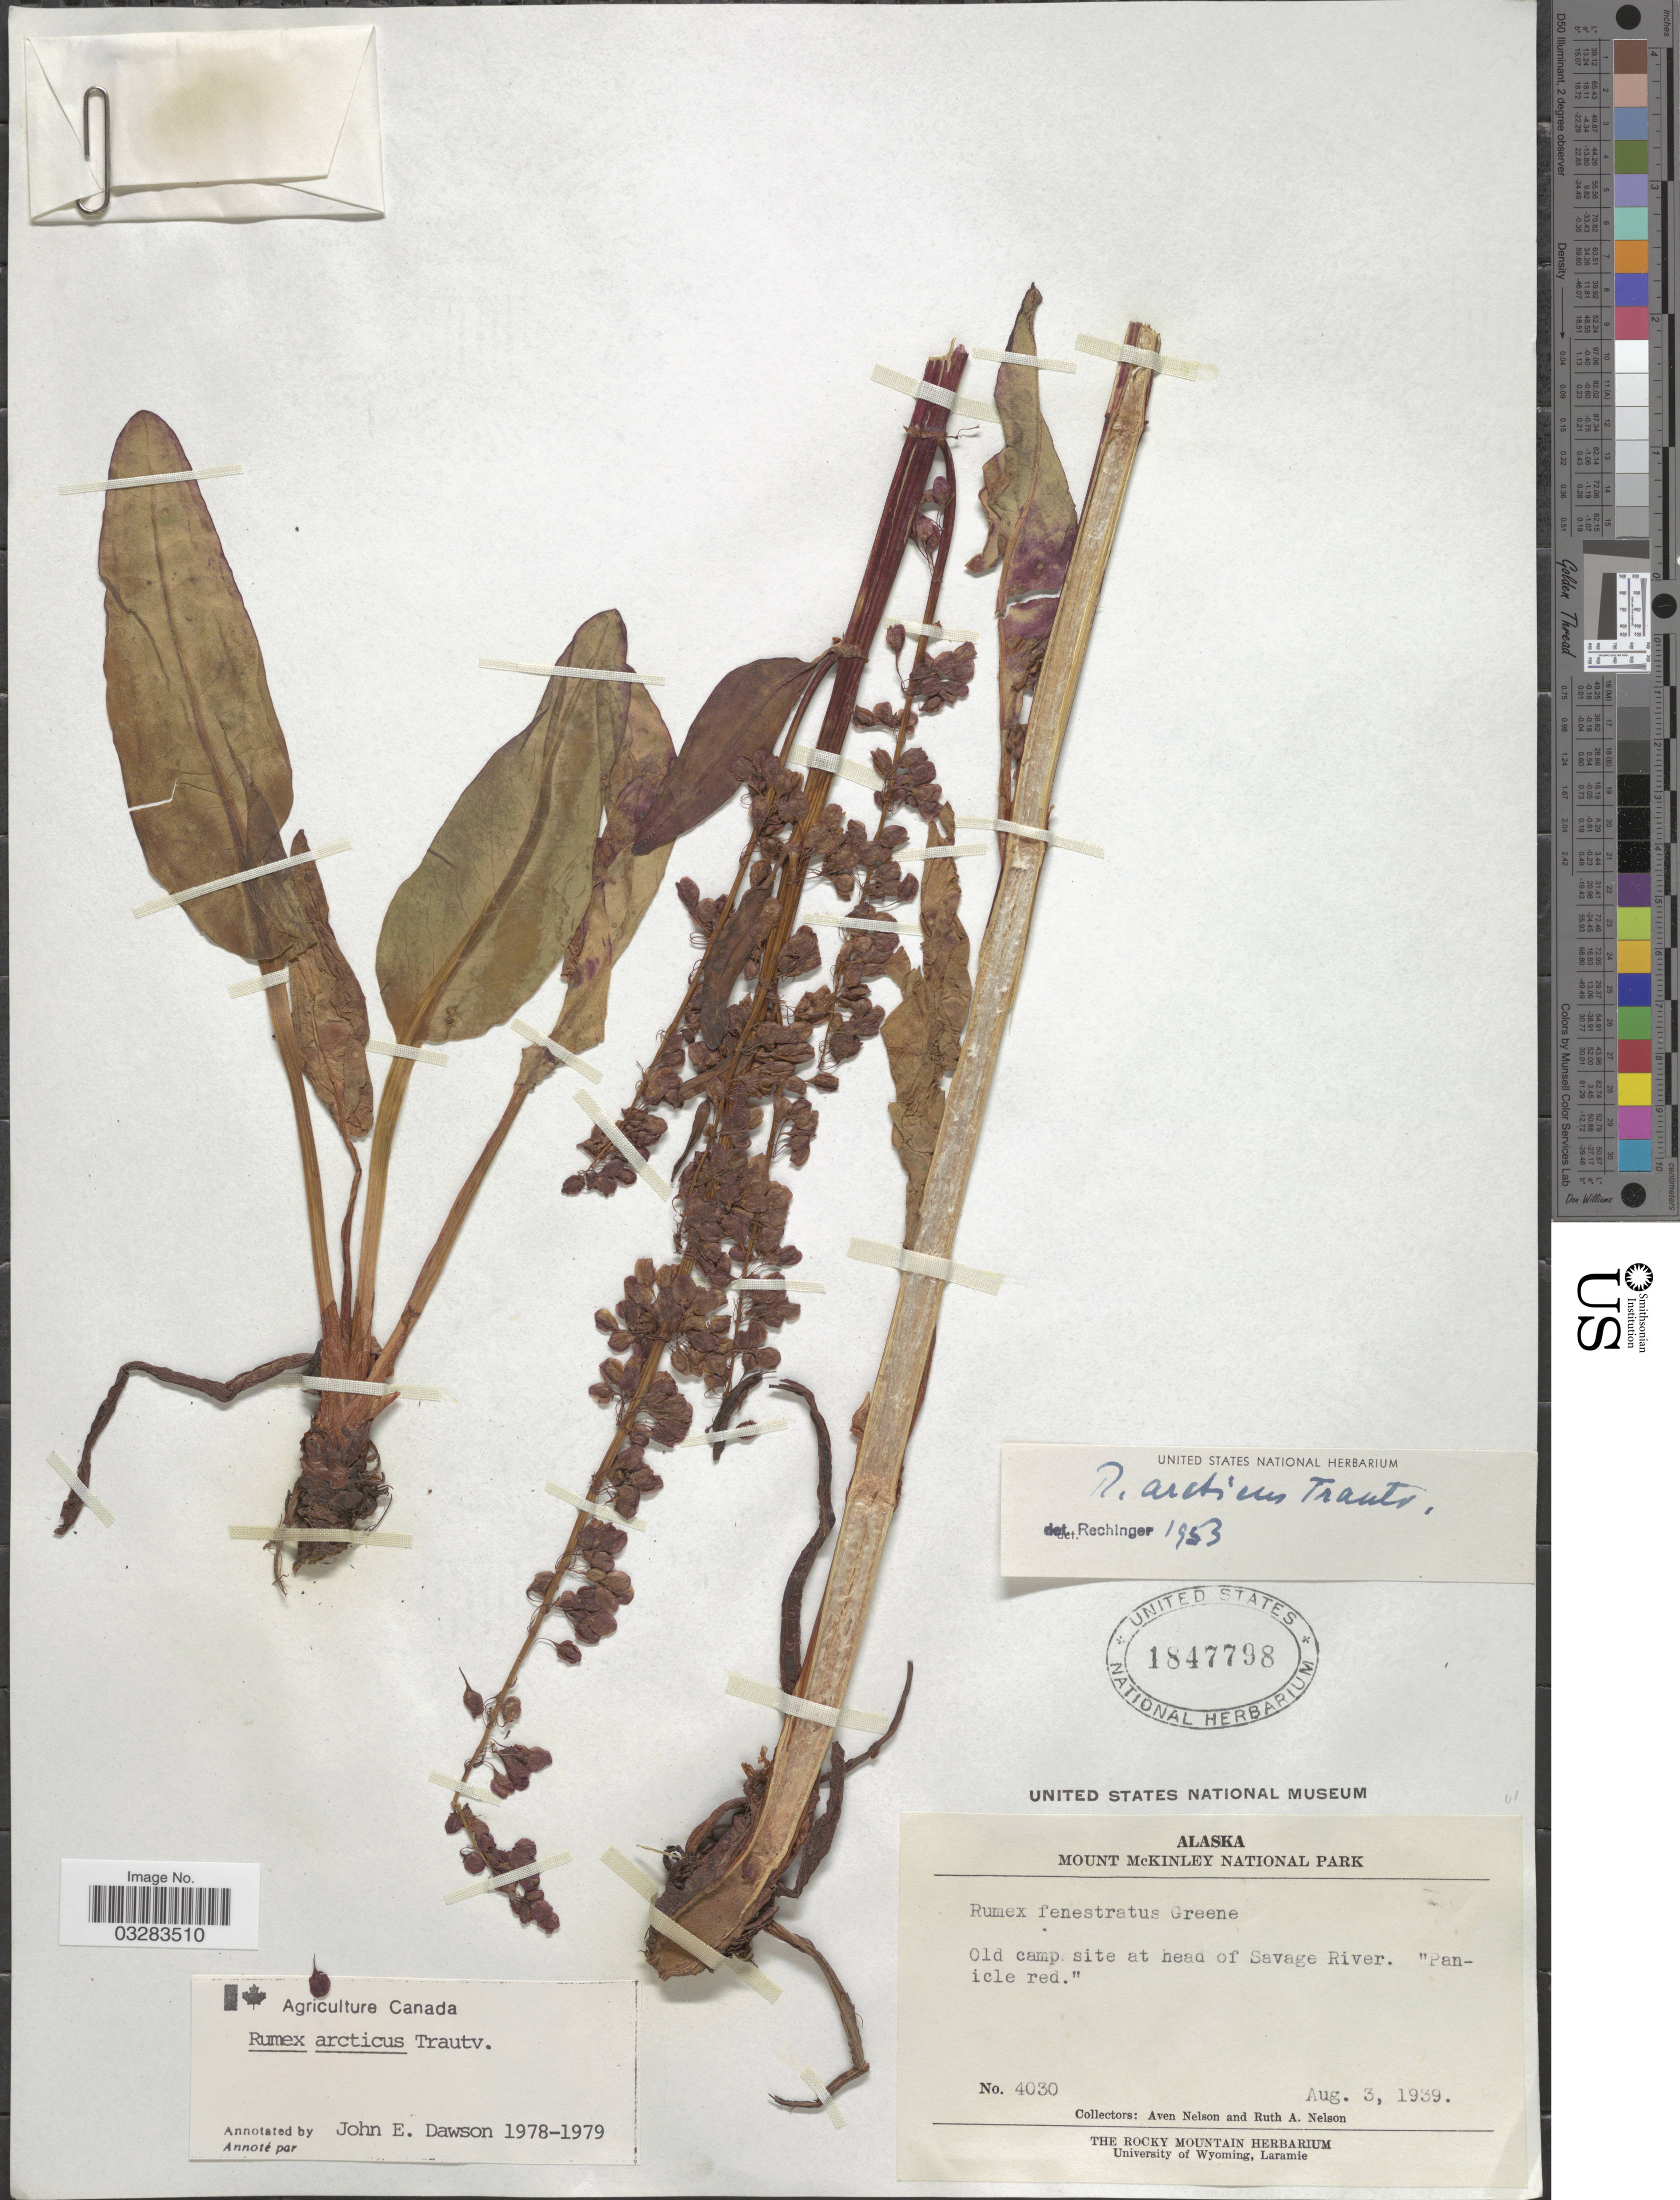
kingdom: Plantae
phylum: Tracheophyta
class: Magnoliopsida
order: Caryophyllales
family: Polygonaceae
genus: Rumex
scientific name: Rumex arcticus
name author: Trautv.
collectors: A. Nelson & R. A. Nelson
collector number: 4030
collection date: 1939-08-03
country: United States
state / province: Alaska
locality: Mount McKinley National Park. Old camp site at head of Savage River.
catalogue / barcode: US 1847798